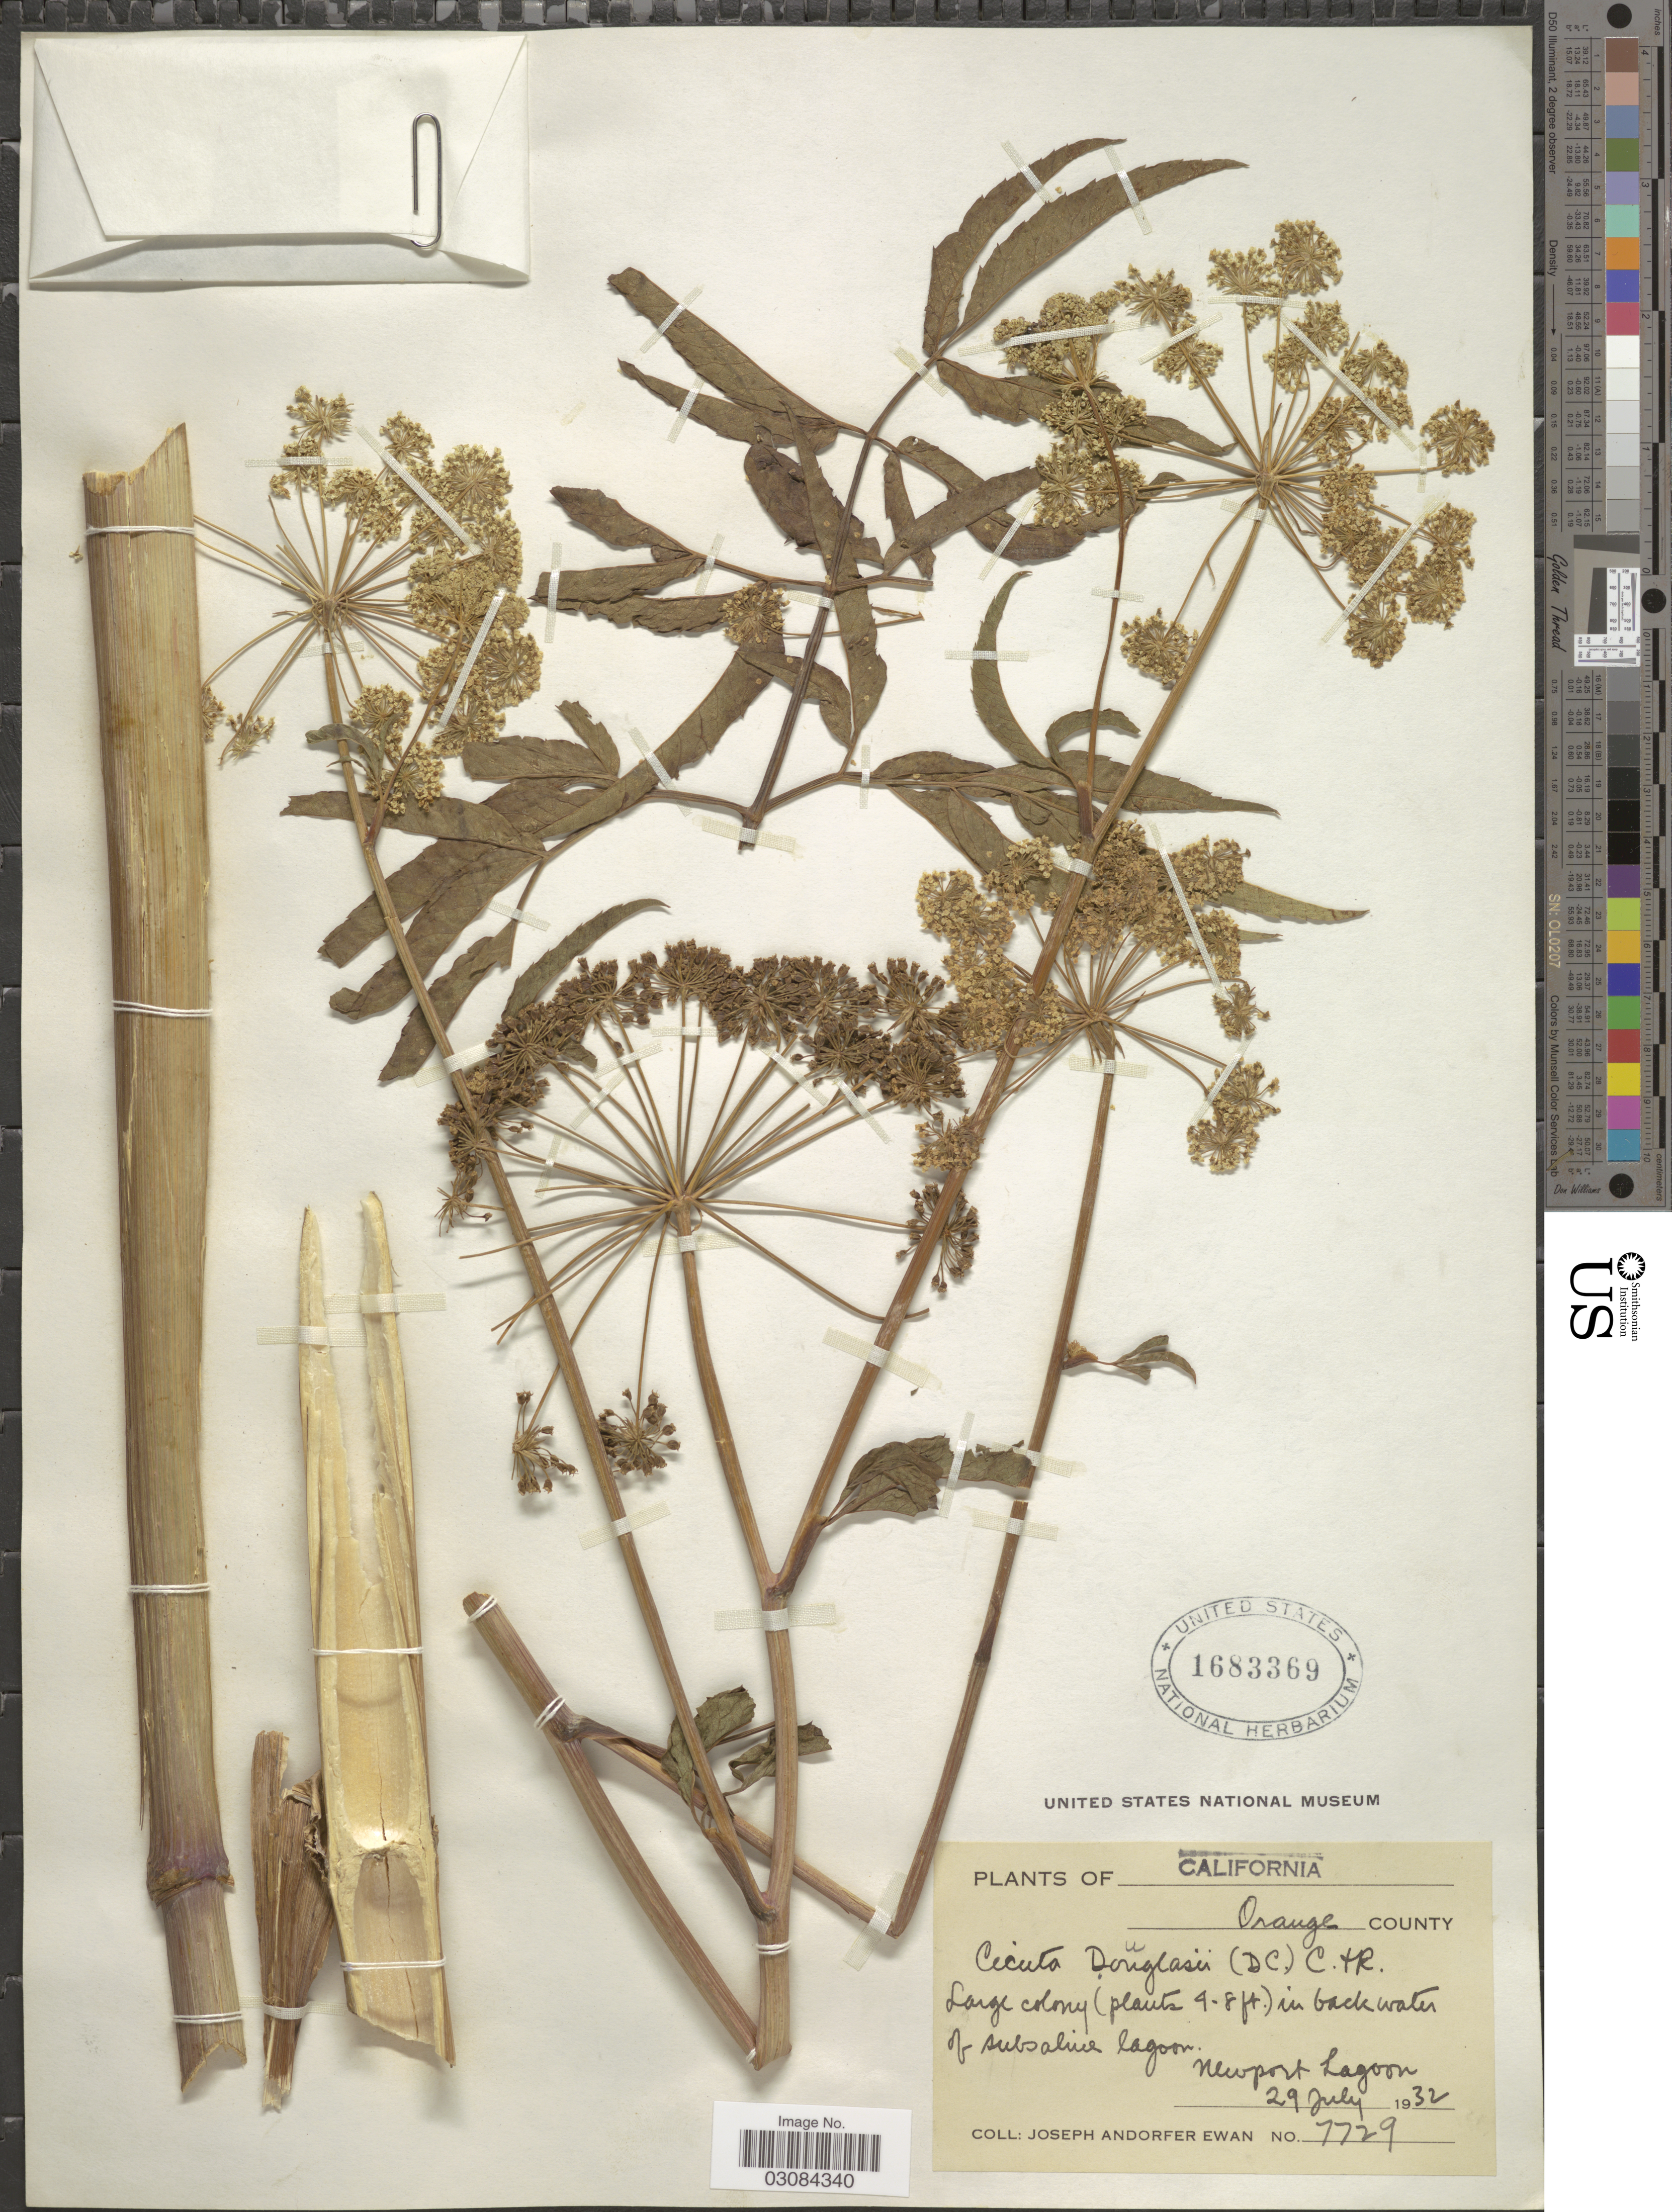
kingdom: Plantae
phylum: Tracheophyta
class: Magnoliopsida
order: Apiales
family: Apiaceae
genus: Cicuta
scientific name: Cicuta douglasii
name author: (DC.) J.M. Coult. & Rose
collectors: J. A. Ewan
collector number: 7729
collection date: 1932-07-29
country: United States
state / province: California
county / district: Orange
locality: Orange County. Newport Lagoon.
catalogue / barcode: US 1683369